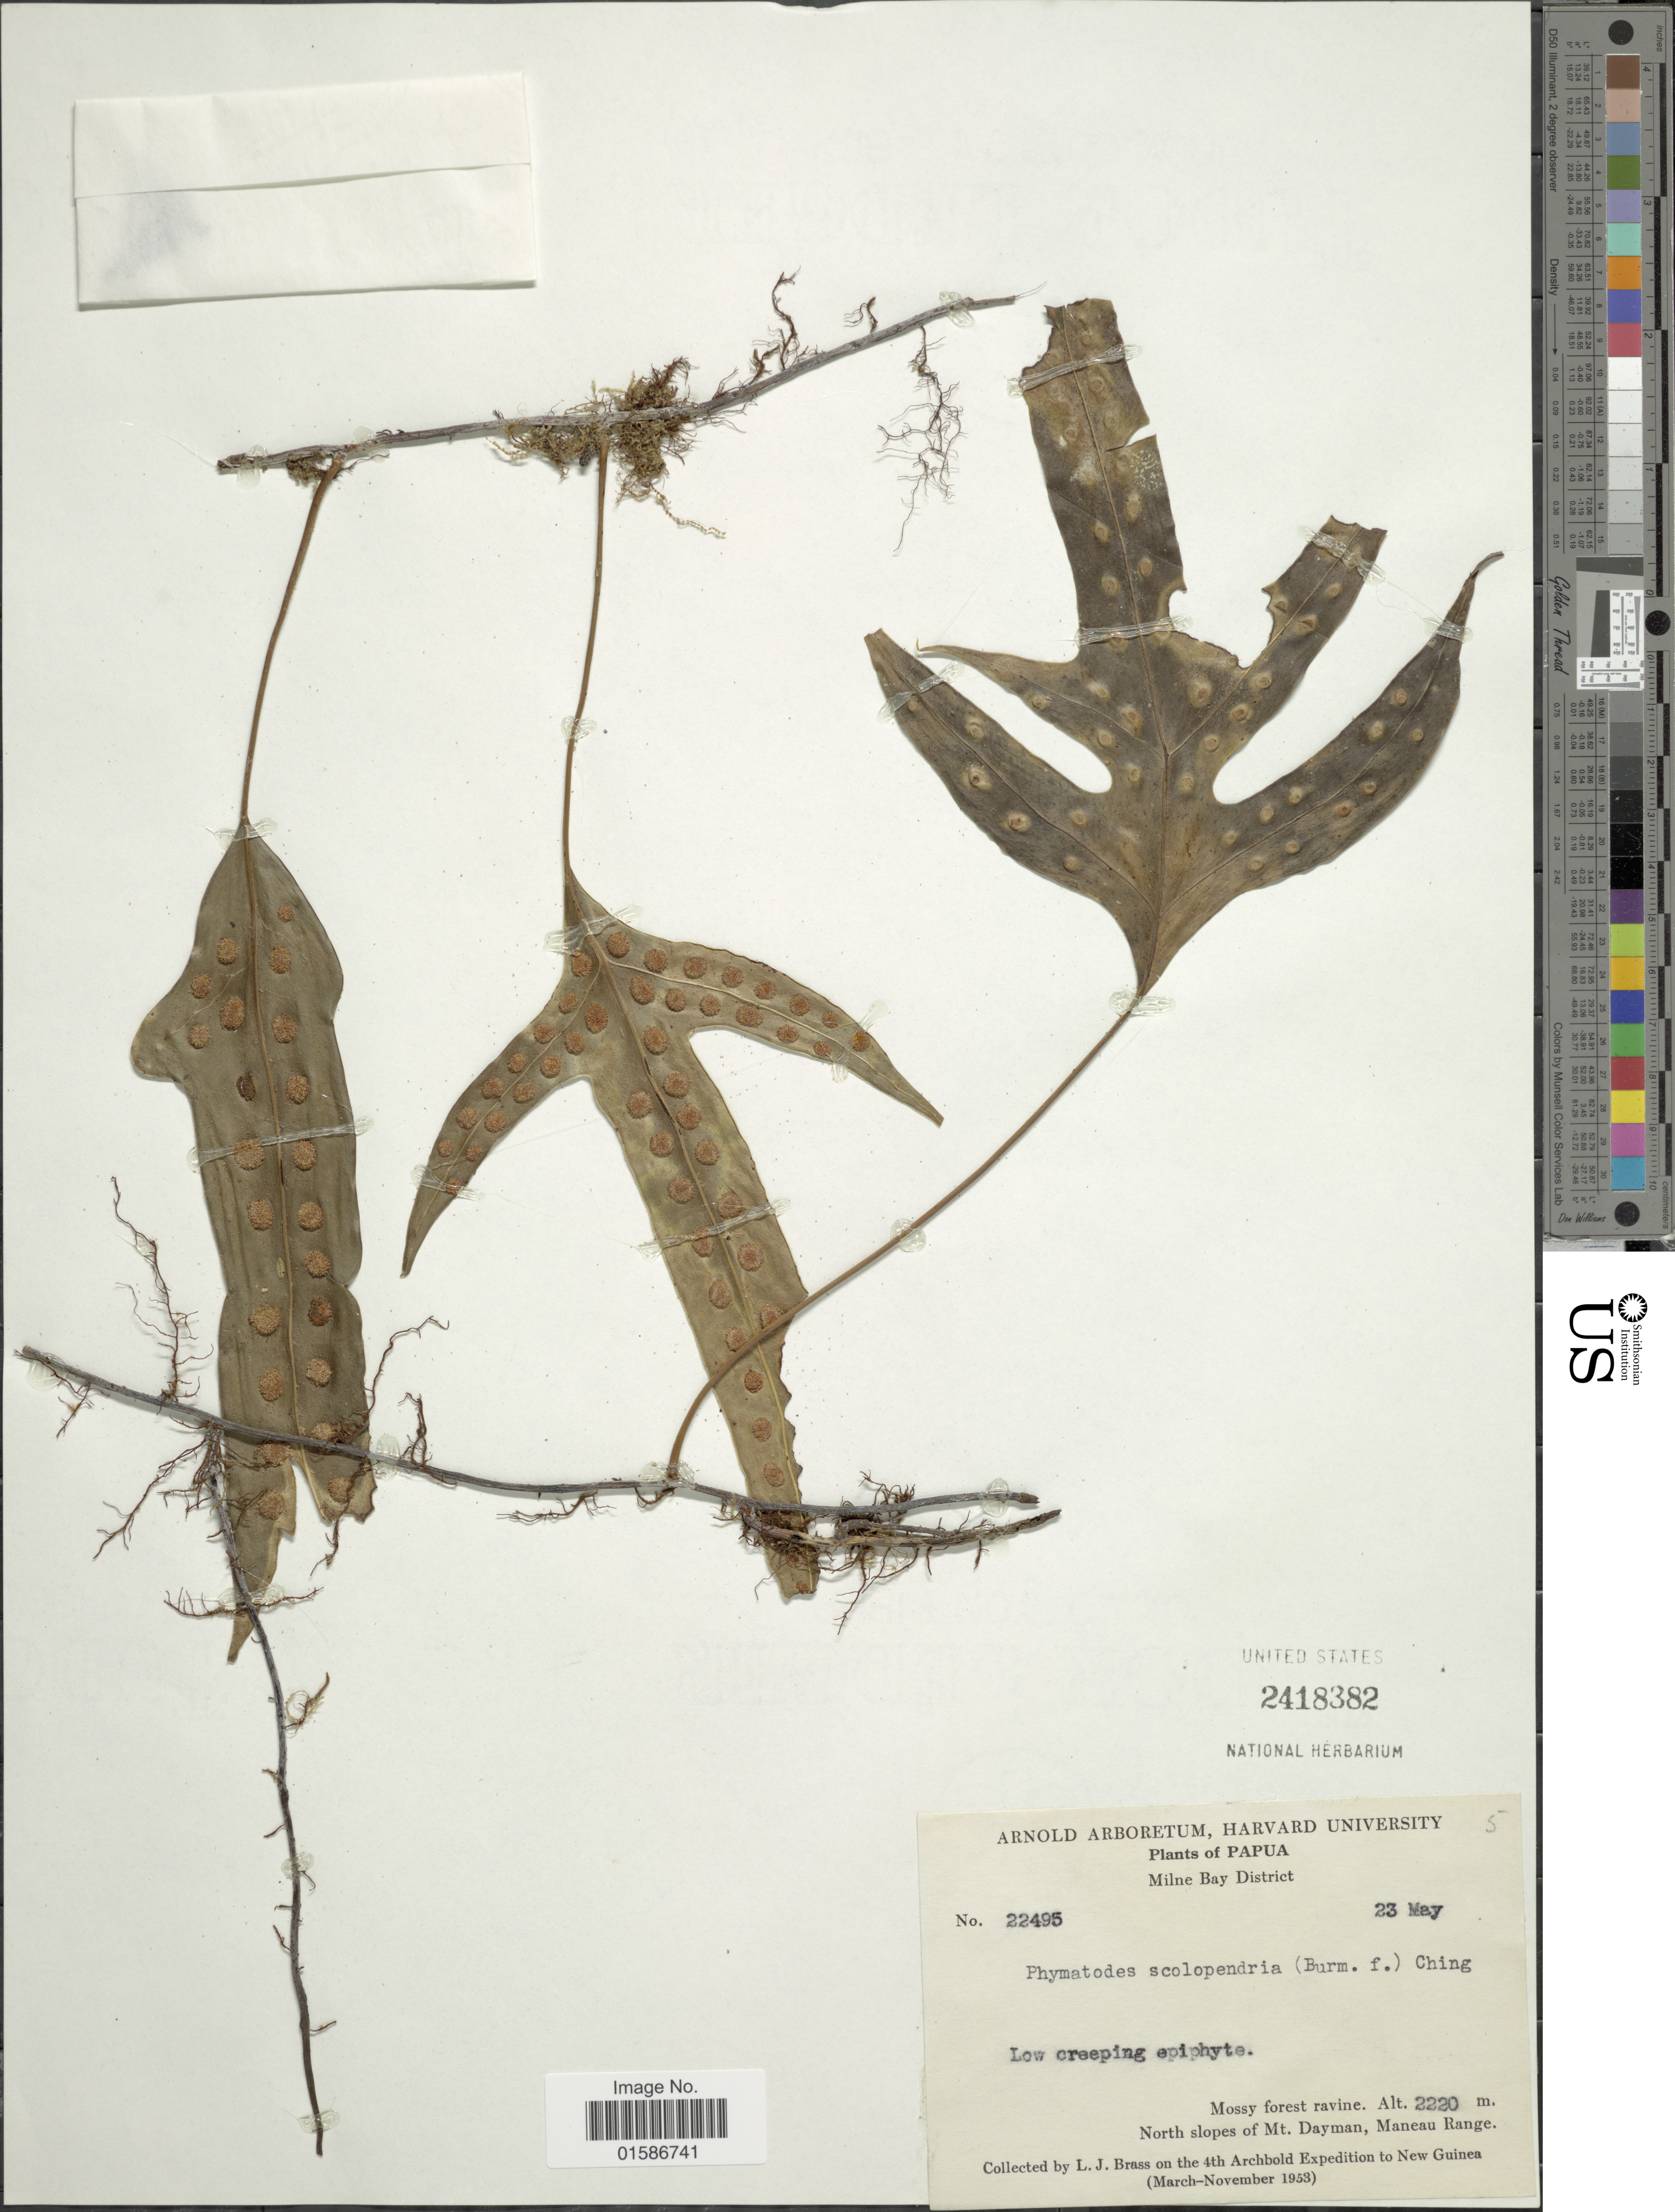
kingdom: Plantae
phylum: Tracheophyta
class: Polypodiopsida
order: Polypodiales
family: Polypodiaceae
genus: Microsorum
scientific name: Microsorum scolopendria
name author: (Burm. f.) Copel.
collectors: L. J. Brass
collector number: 22495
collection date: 1953-05-23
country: Papua New Guinea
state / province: Milne Bay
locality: Milne Bay District, Mossy forest ravine, North slopes of Mt Dayman, Maneau Range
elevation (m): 2220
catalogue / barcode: US 2418382